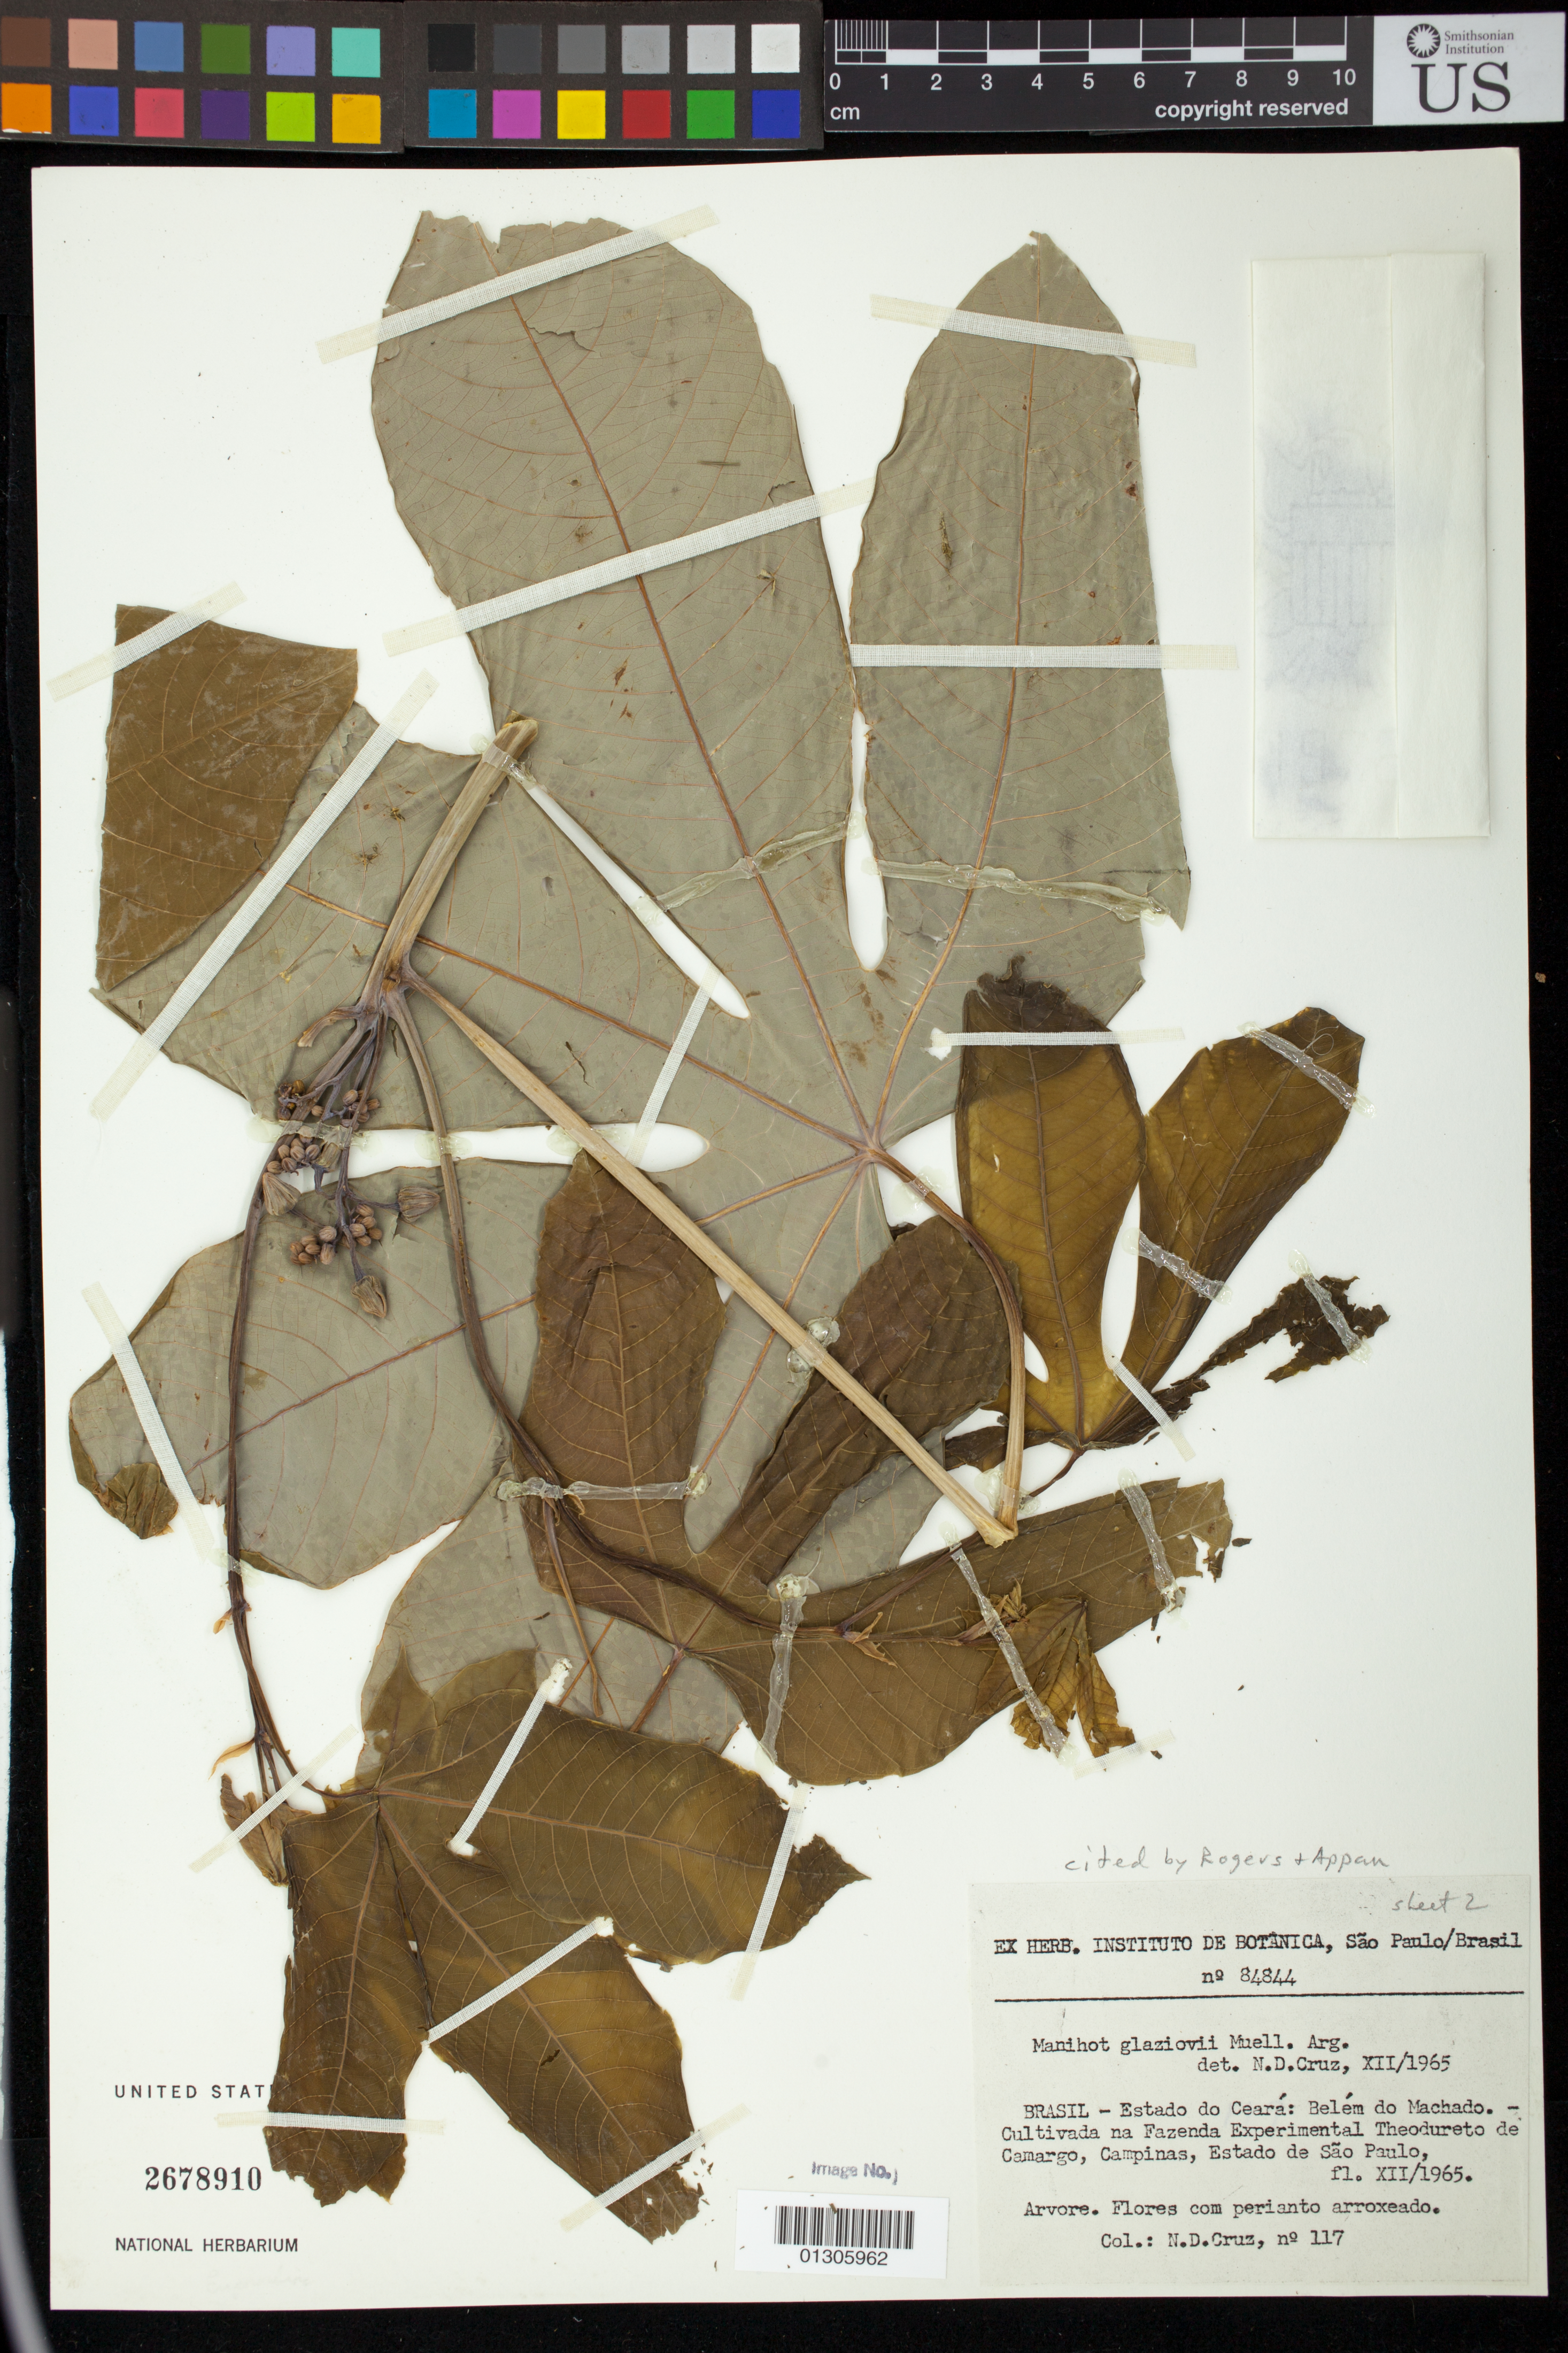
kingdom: Plantae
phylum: Tracheophyta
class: Magnoliopsida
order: Malpighiales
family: Euphorbiaceae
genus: Manihot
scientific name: Manihot esculenta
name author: Crantz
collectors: N. D. Cruz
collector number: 117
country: Brazil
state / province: São Paulo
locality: Estado do Ceara: Belem do Machado. - Fazenda Experimental Theodureto de Camargo, Campinas.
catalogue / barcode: US 2678910